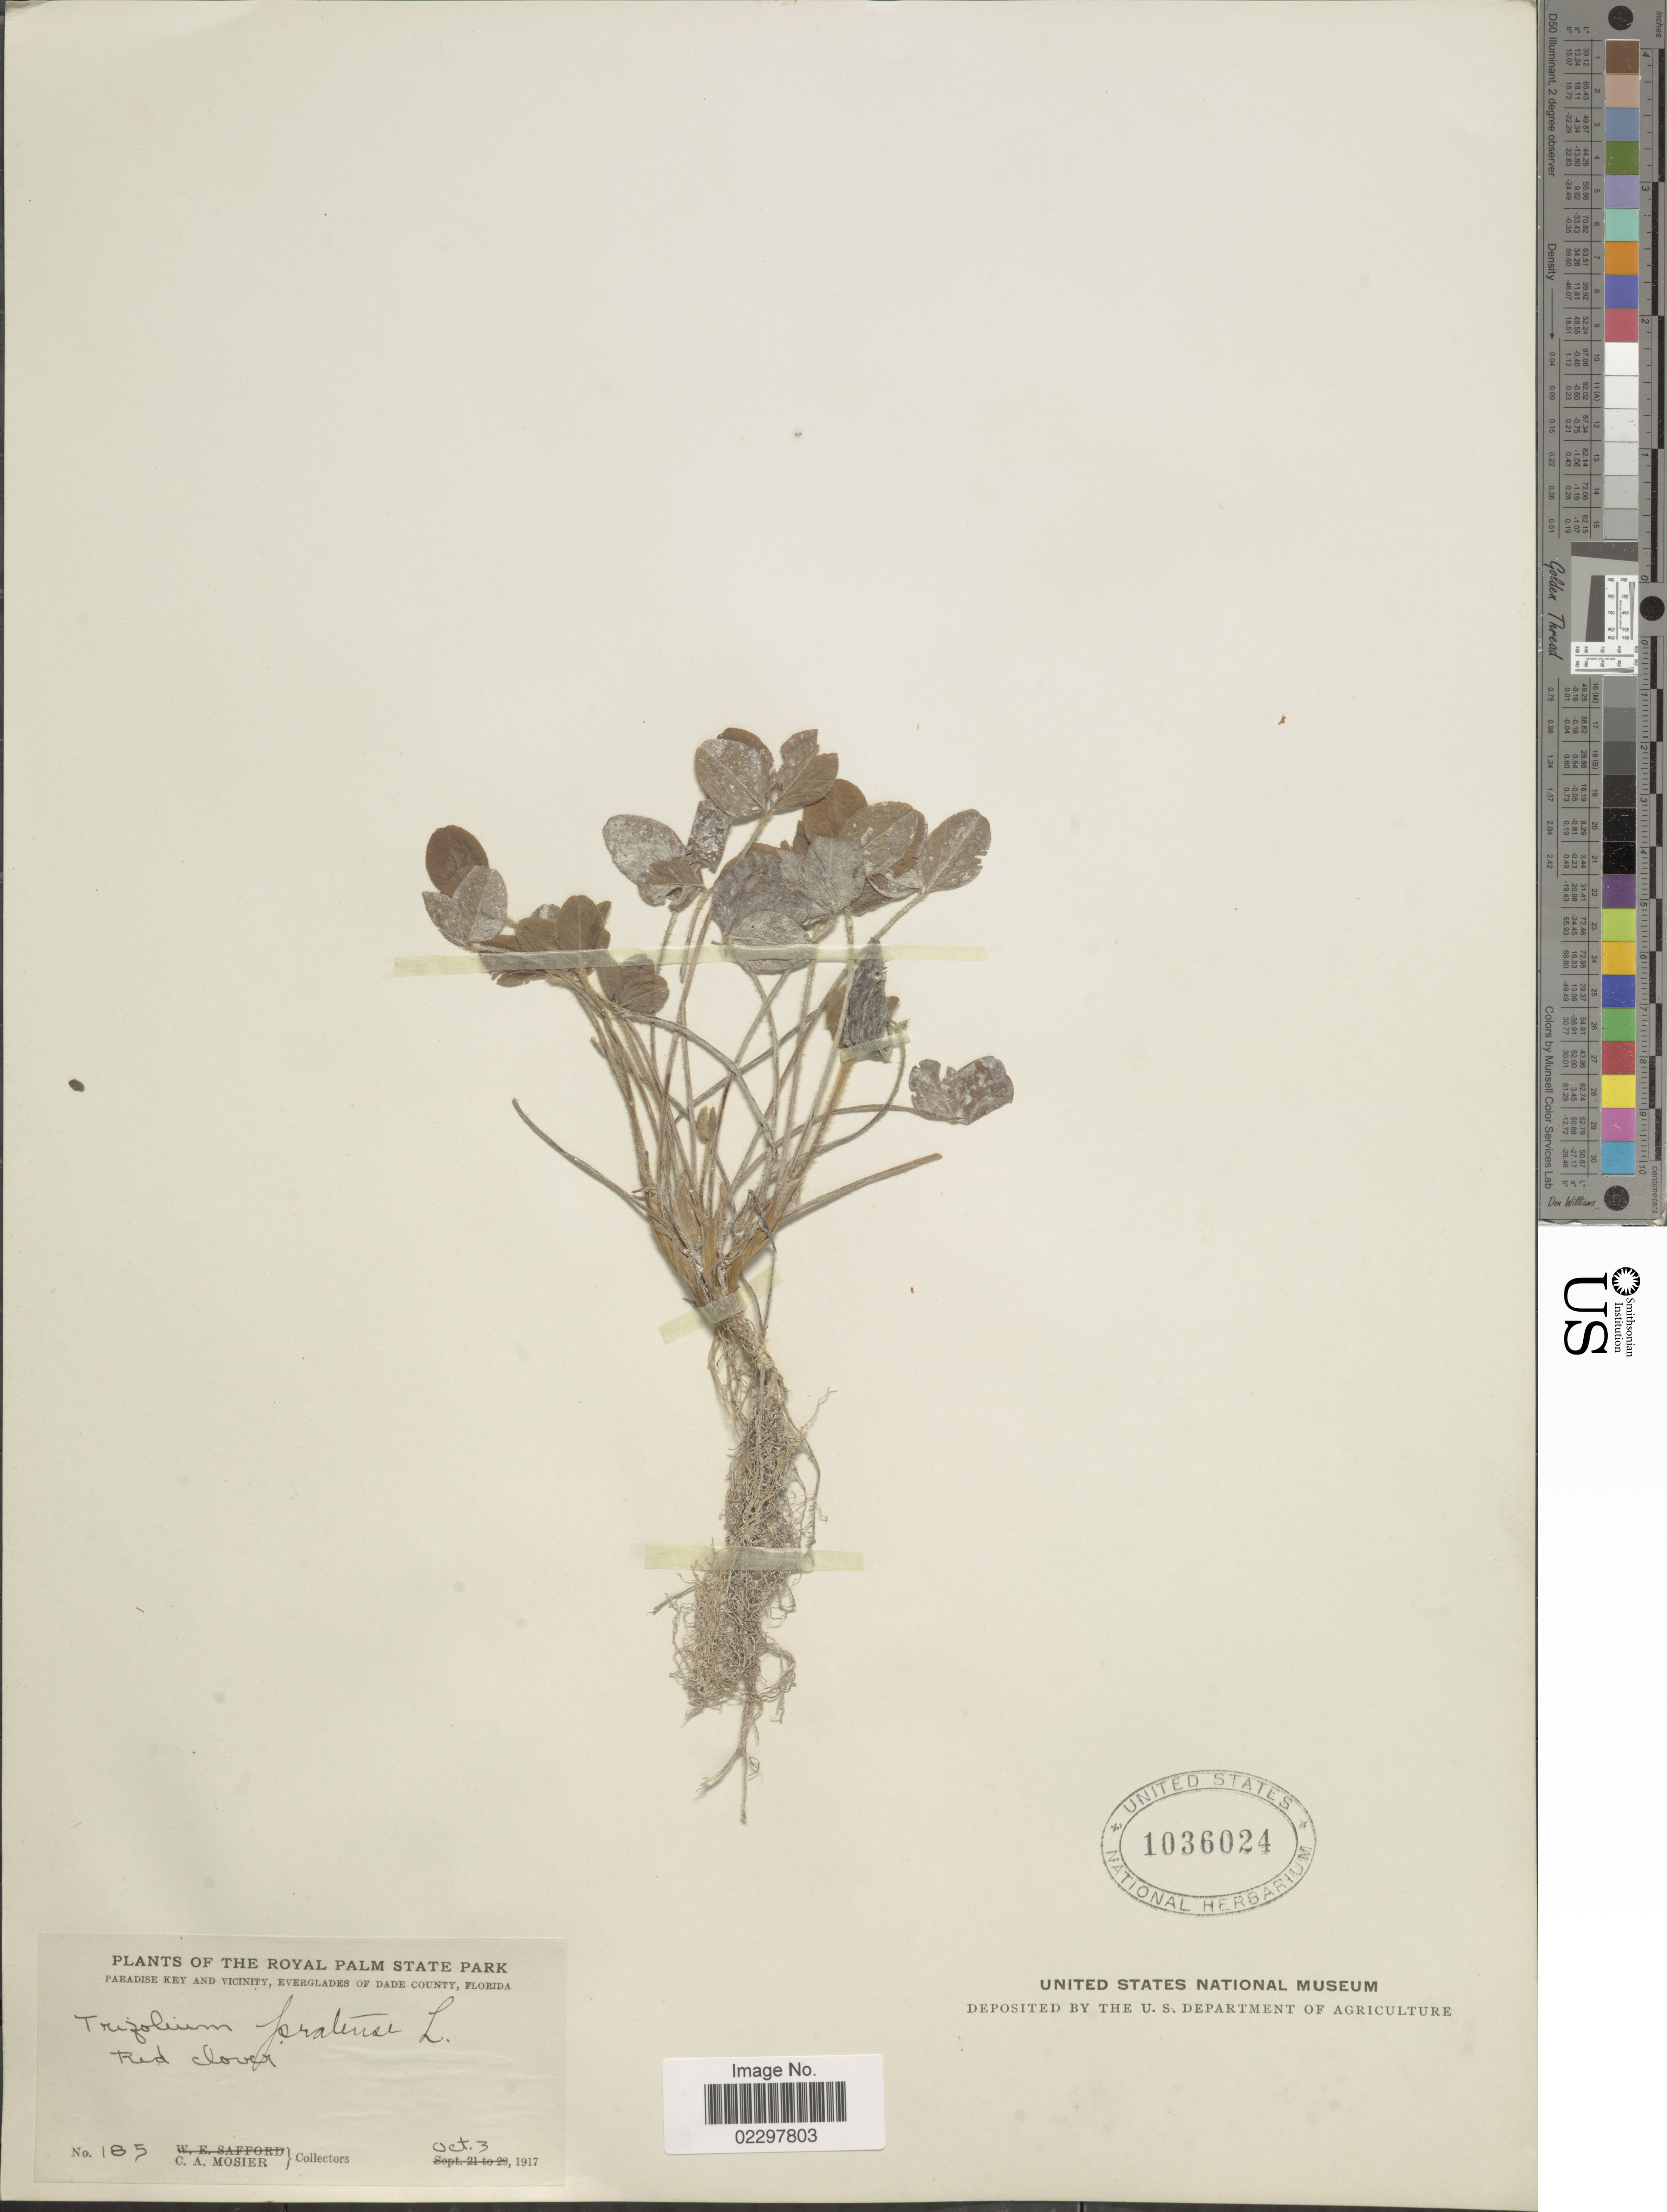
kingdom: Plantae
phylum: Tracheophyta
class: Magnoliopsida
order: Fabales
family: Fabaceae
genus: Trifolium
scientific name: Trifolium pratense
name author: L.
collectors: C. A. Mosier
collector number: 185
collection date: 1917-10-03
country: United States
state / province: Florida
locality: The Royal Palm State Park, Paradise Key and vicinity, Everglades of Dade County, Red Clover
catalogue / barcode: US 1036024